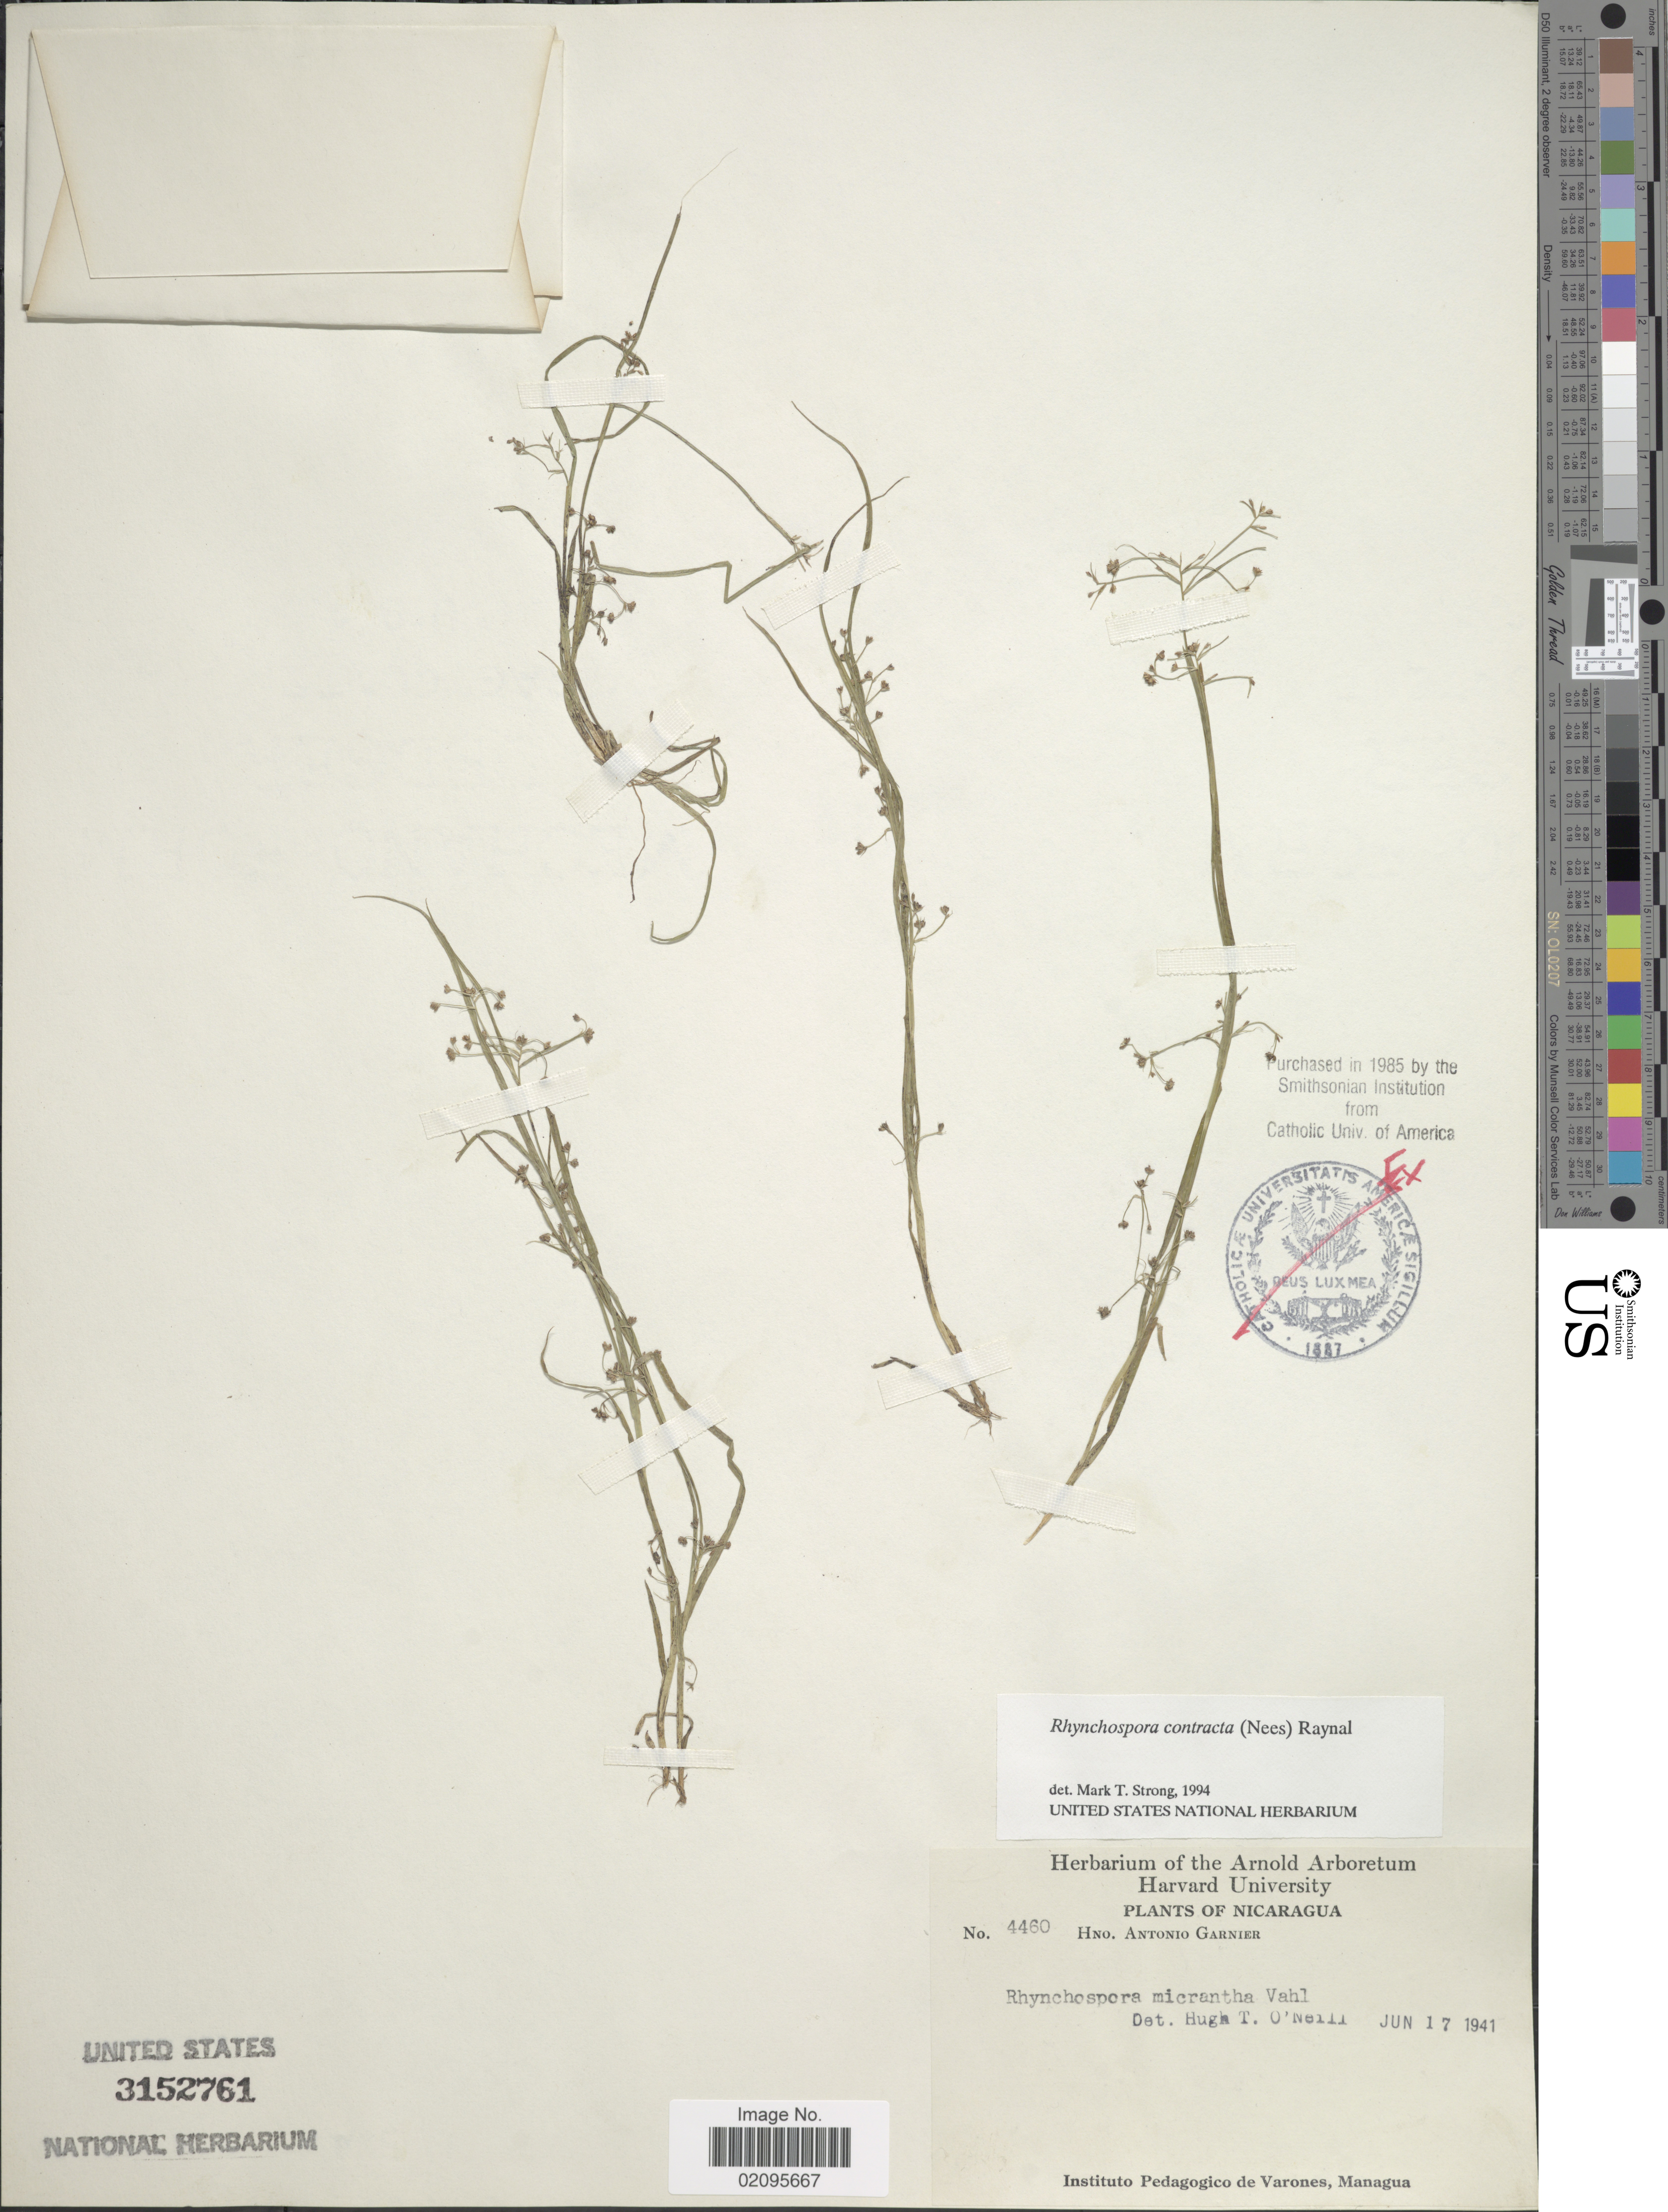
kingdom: Plantae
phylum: Tracheophyta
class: Liliopsida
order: Poales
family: Cyperaceae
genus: Rhynchospora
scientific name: Rhynchospora contracta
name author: (Nees) J. Raynal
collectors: Bro. A. Garnier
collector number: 4460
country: Nicaragua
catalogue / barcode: US 3152761